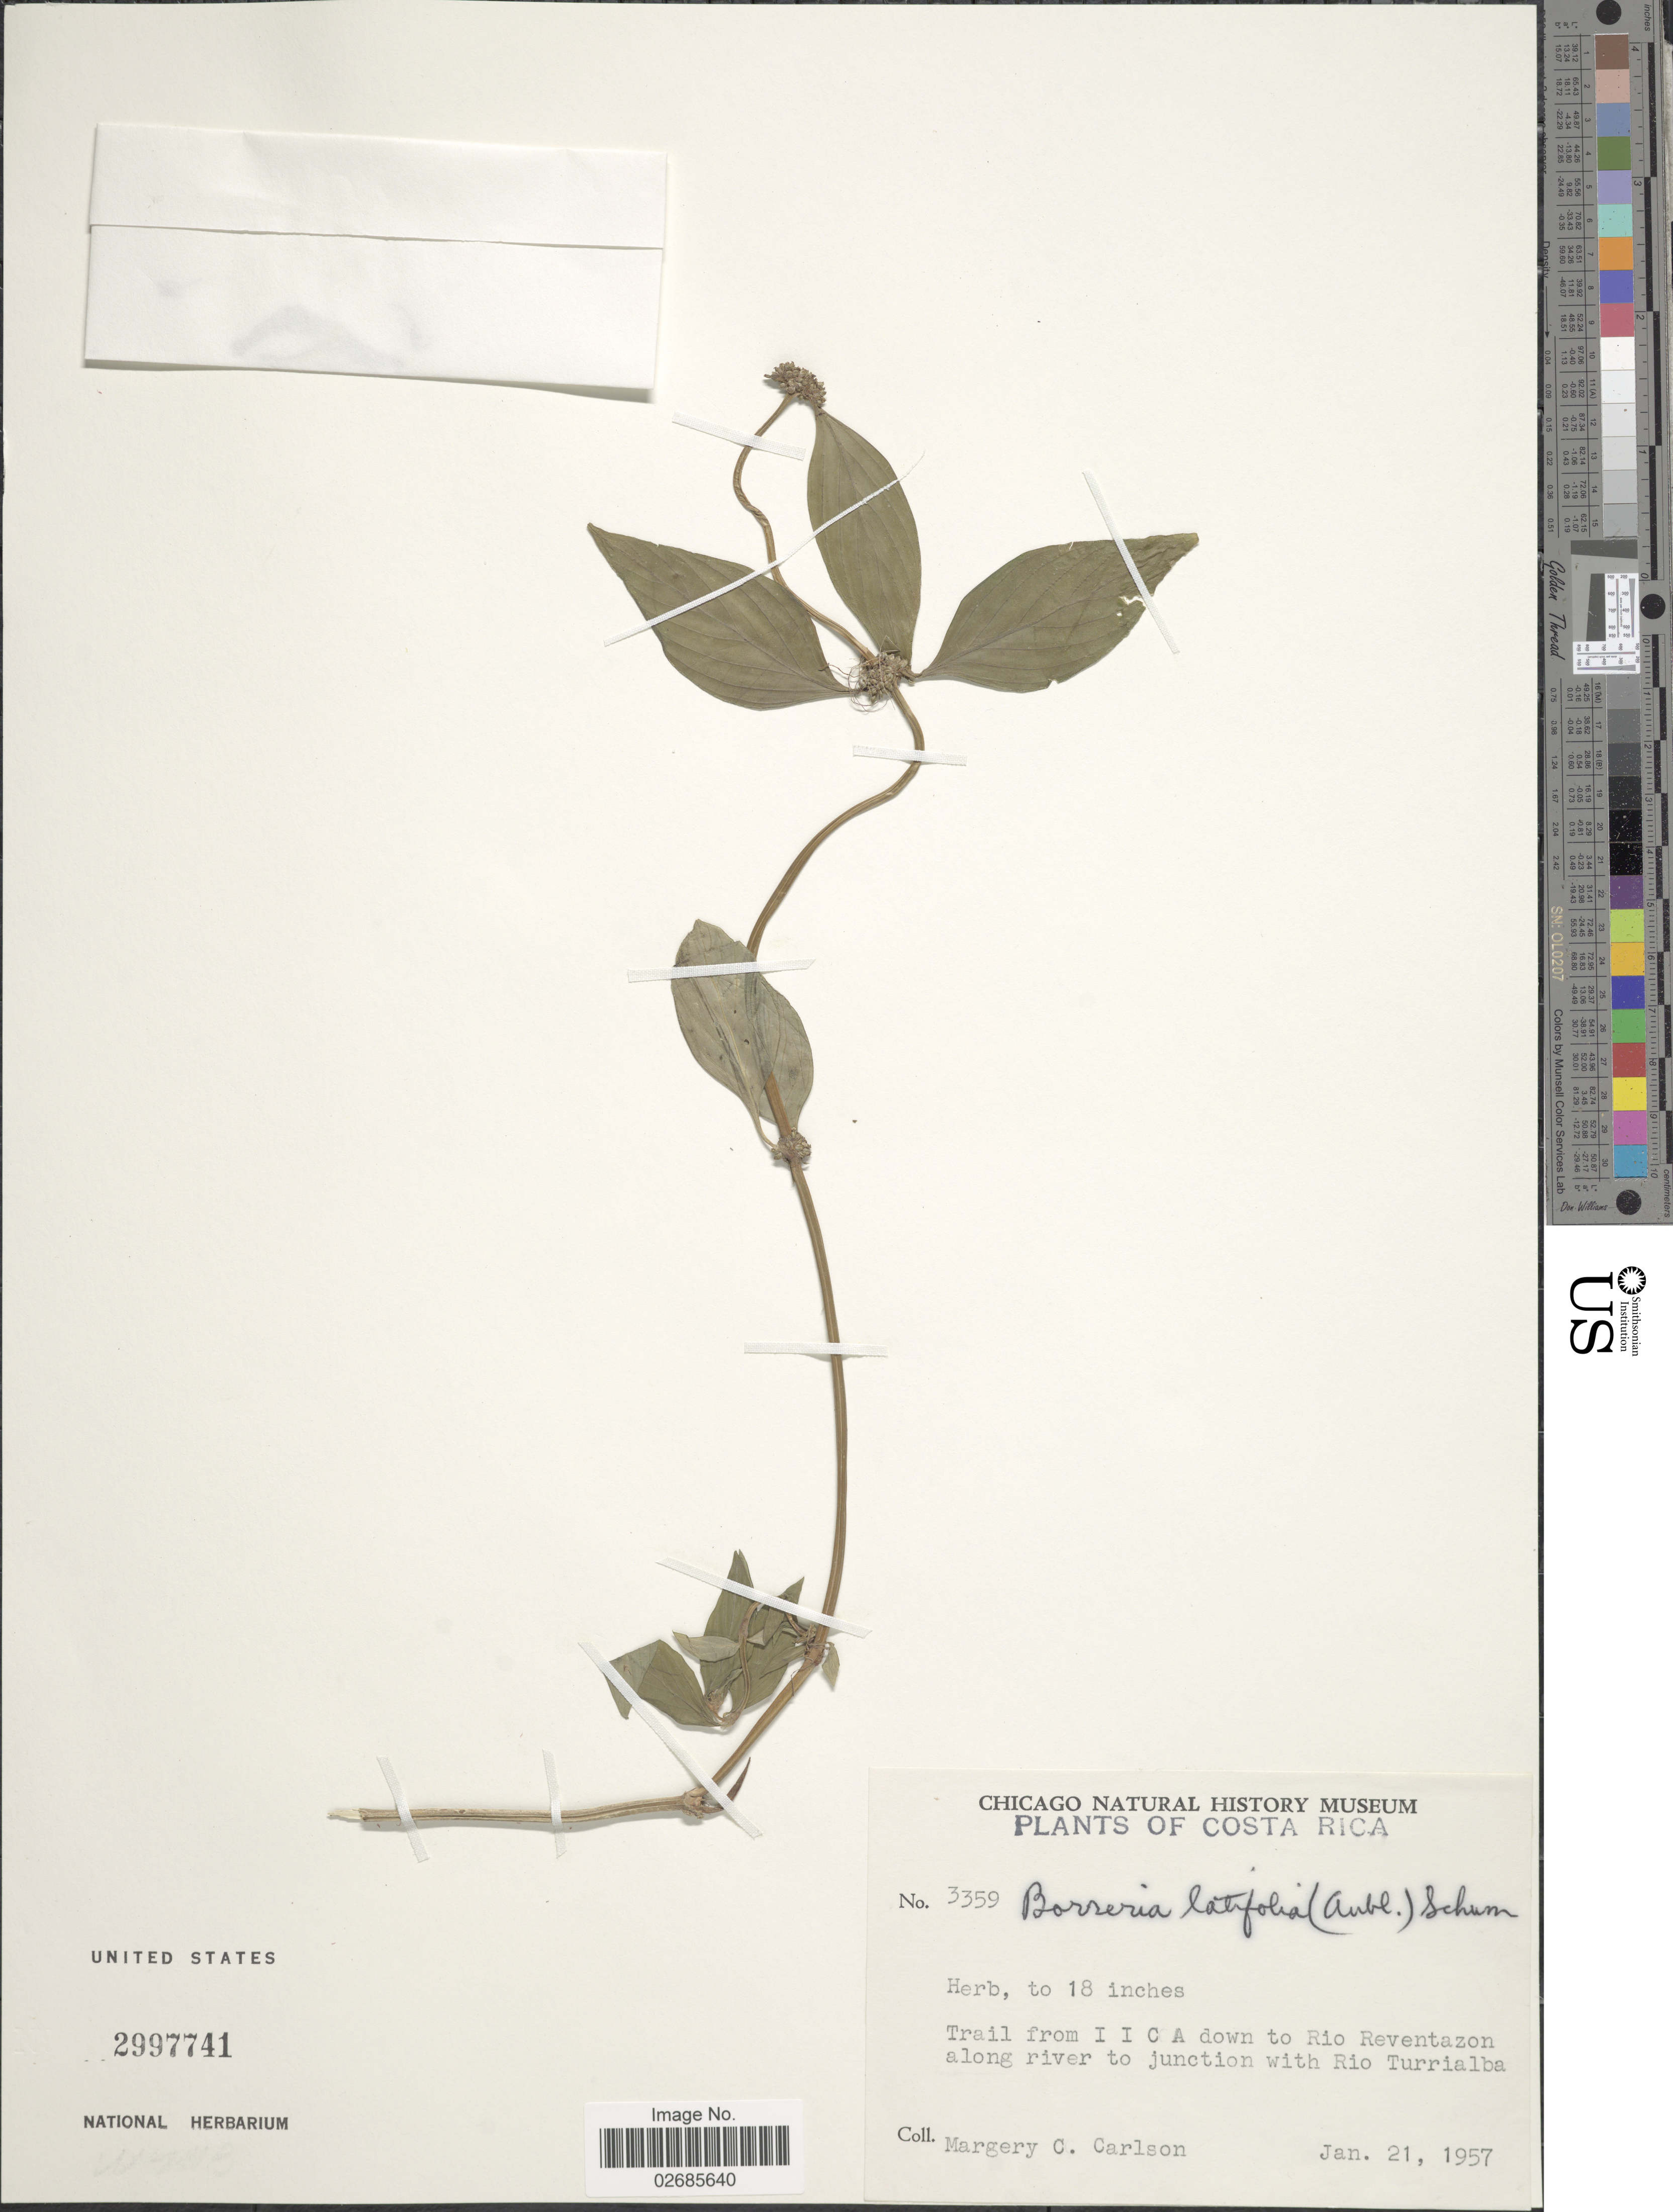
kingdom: Plantae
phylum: Tracheophyta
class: Magnoliopsida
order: Gentianales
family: Rubiaceae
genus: Borreria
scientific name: Borreria latifolia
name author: (Aubl.) K. Schum.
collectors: M. C. Carlson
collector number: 3359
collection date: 1957-01-21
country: Costa Rica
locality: Trail from I I C A down to Rio Revetazon along river to junction with Rio Turrialba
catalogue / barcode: US 2997741